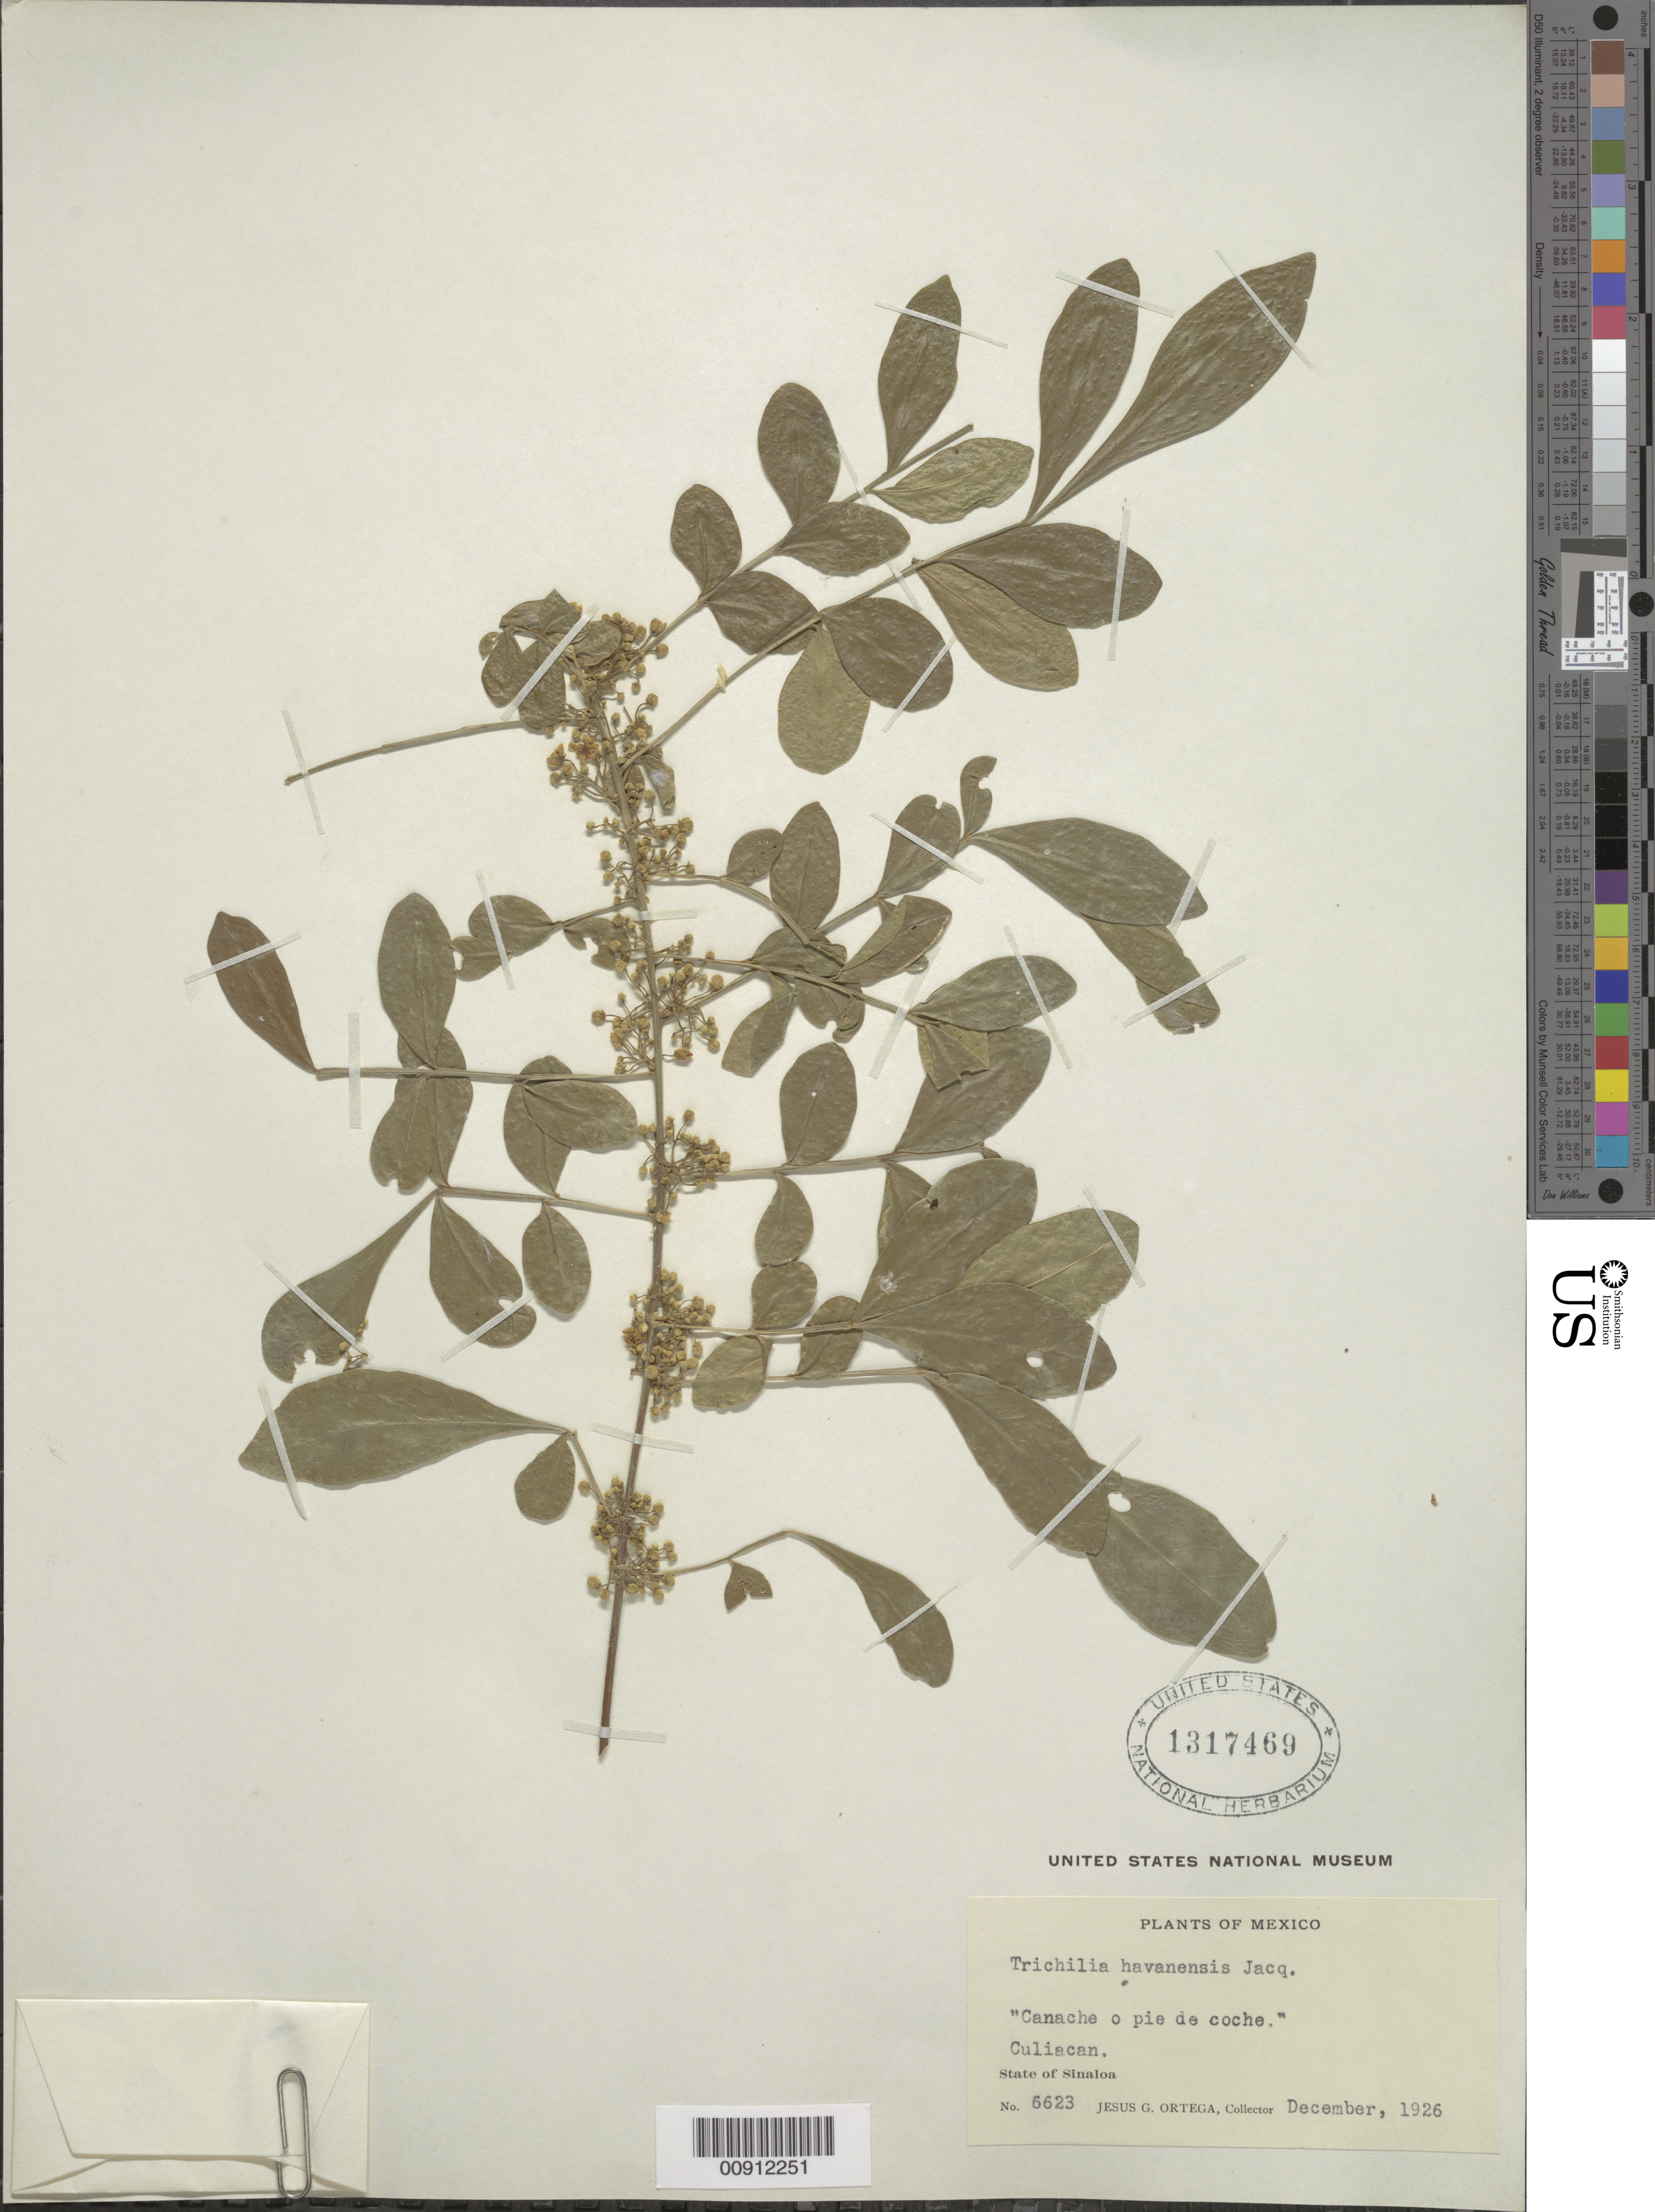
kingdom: Plantae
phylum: Tracheophyta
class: Magnoliopsida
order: Sapindales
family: Meliaceae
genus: Trichilia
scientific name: Trichilia havanensis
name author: Jacq.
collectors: J. Ortega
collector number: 6623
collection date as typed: Dec 1926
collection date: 1926-12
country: Mexico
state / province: Sinaloa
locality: Culiacan, State of Sinaloa.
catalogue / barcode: US 1317469